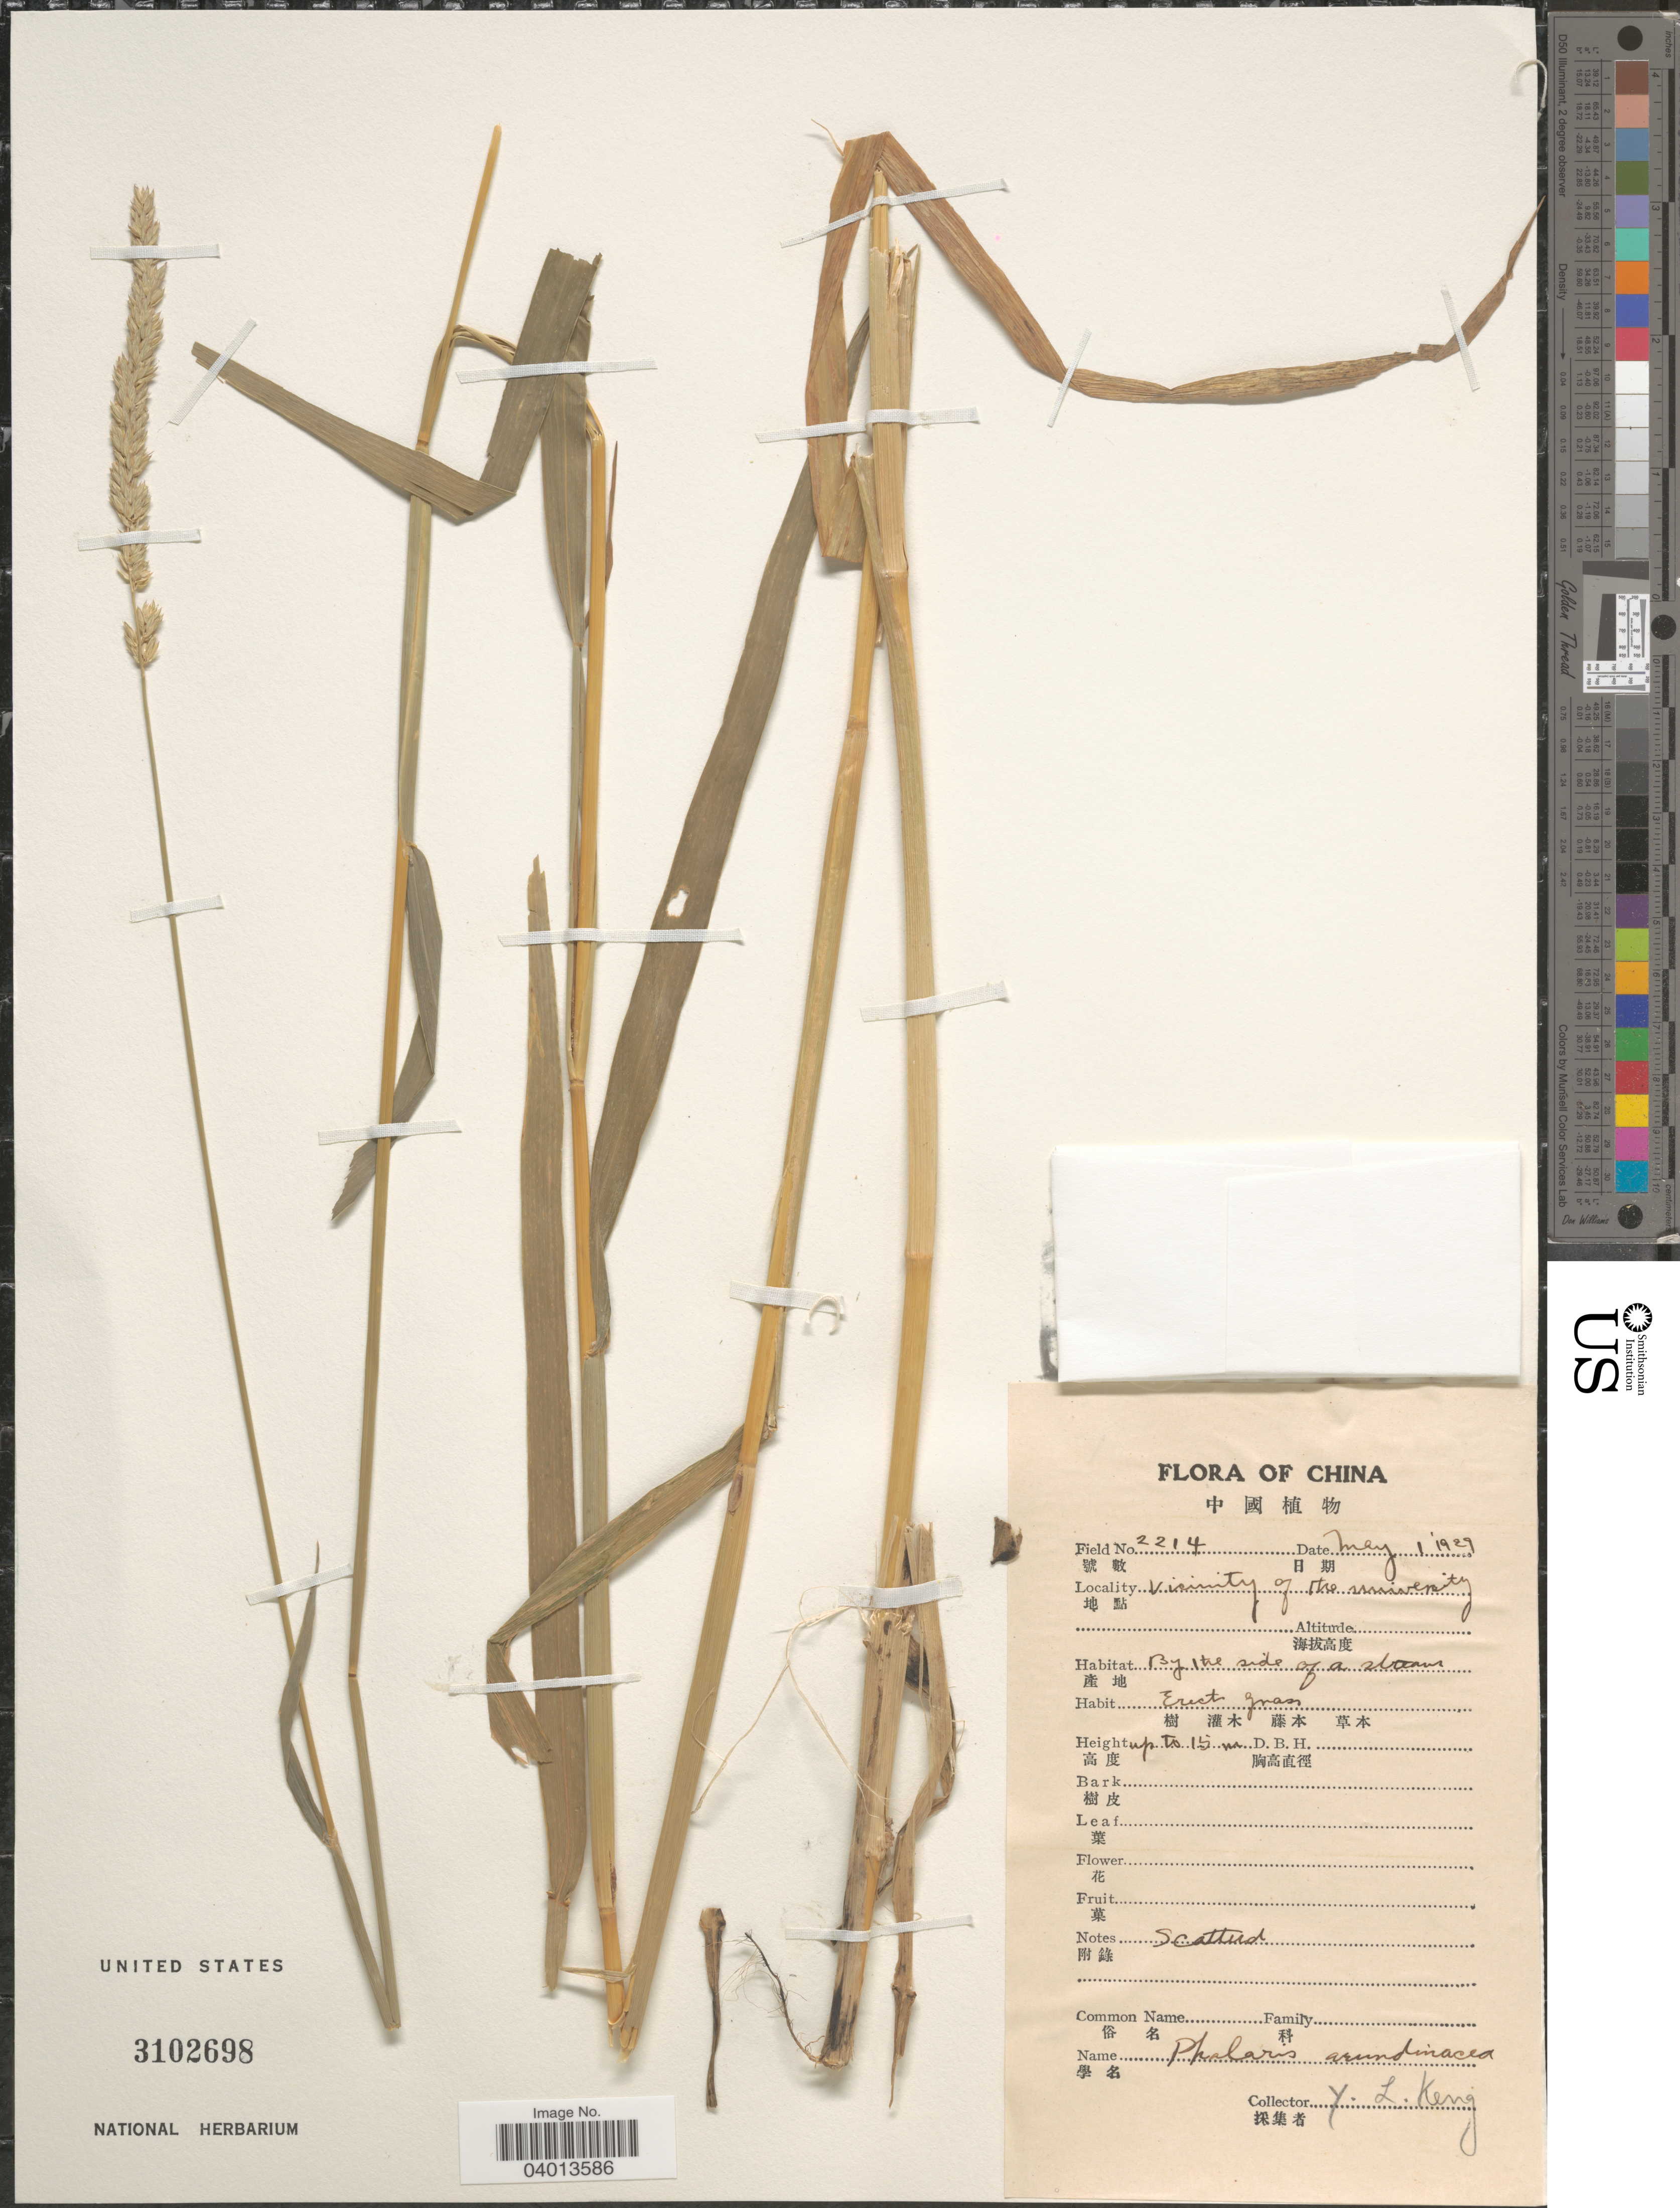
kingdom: Plantae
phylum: Tracheophyta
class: Liliopsida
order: Poales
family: Poaceae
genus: Phalaris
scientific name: Phalaris arundinacea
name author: L.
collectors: Y. L. Keng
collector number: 2214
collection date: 1929-05-01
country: China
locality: Vicinity of the university.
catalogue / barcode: US 3102698